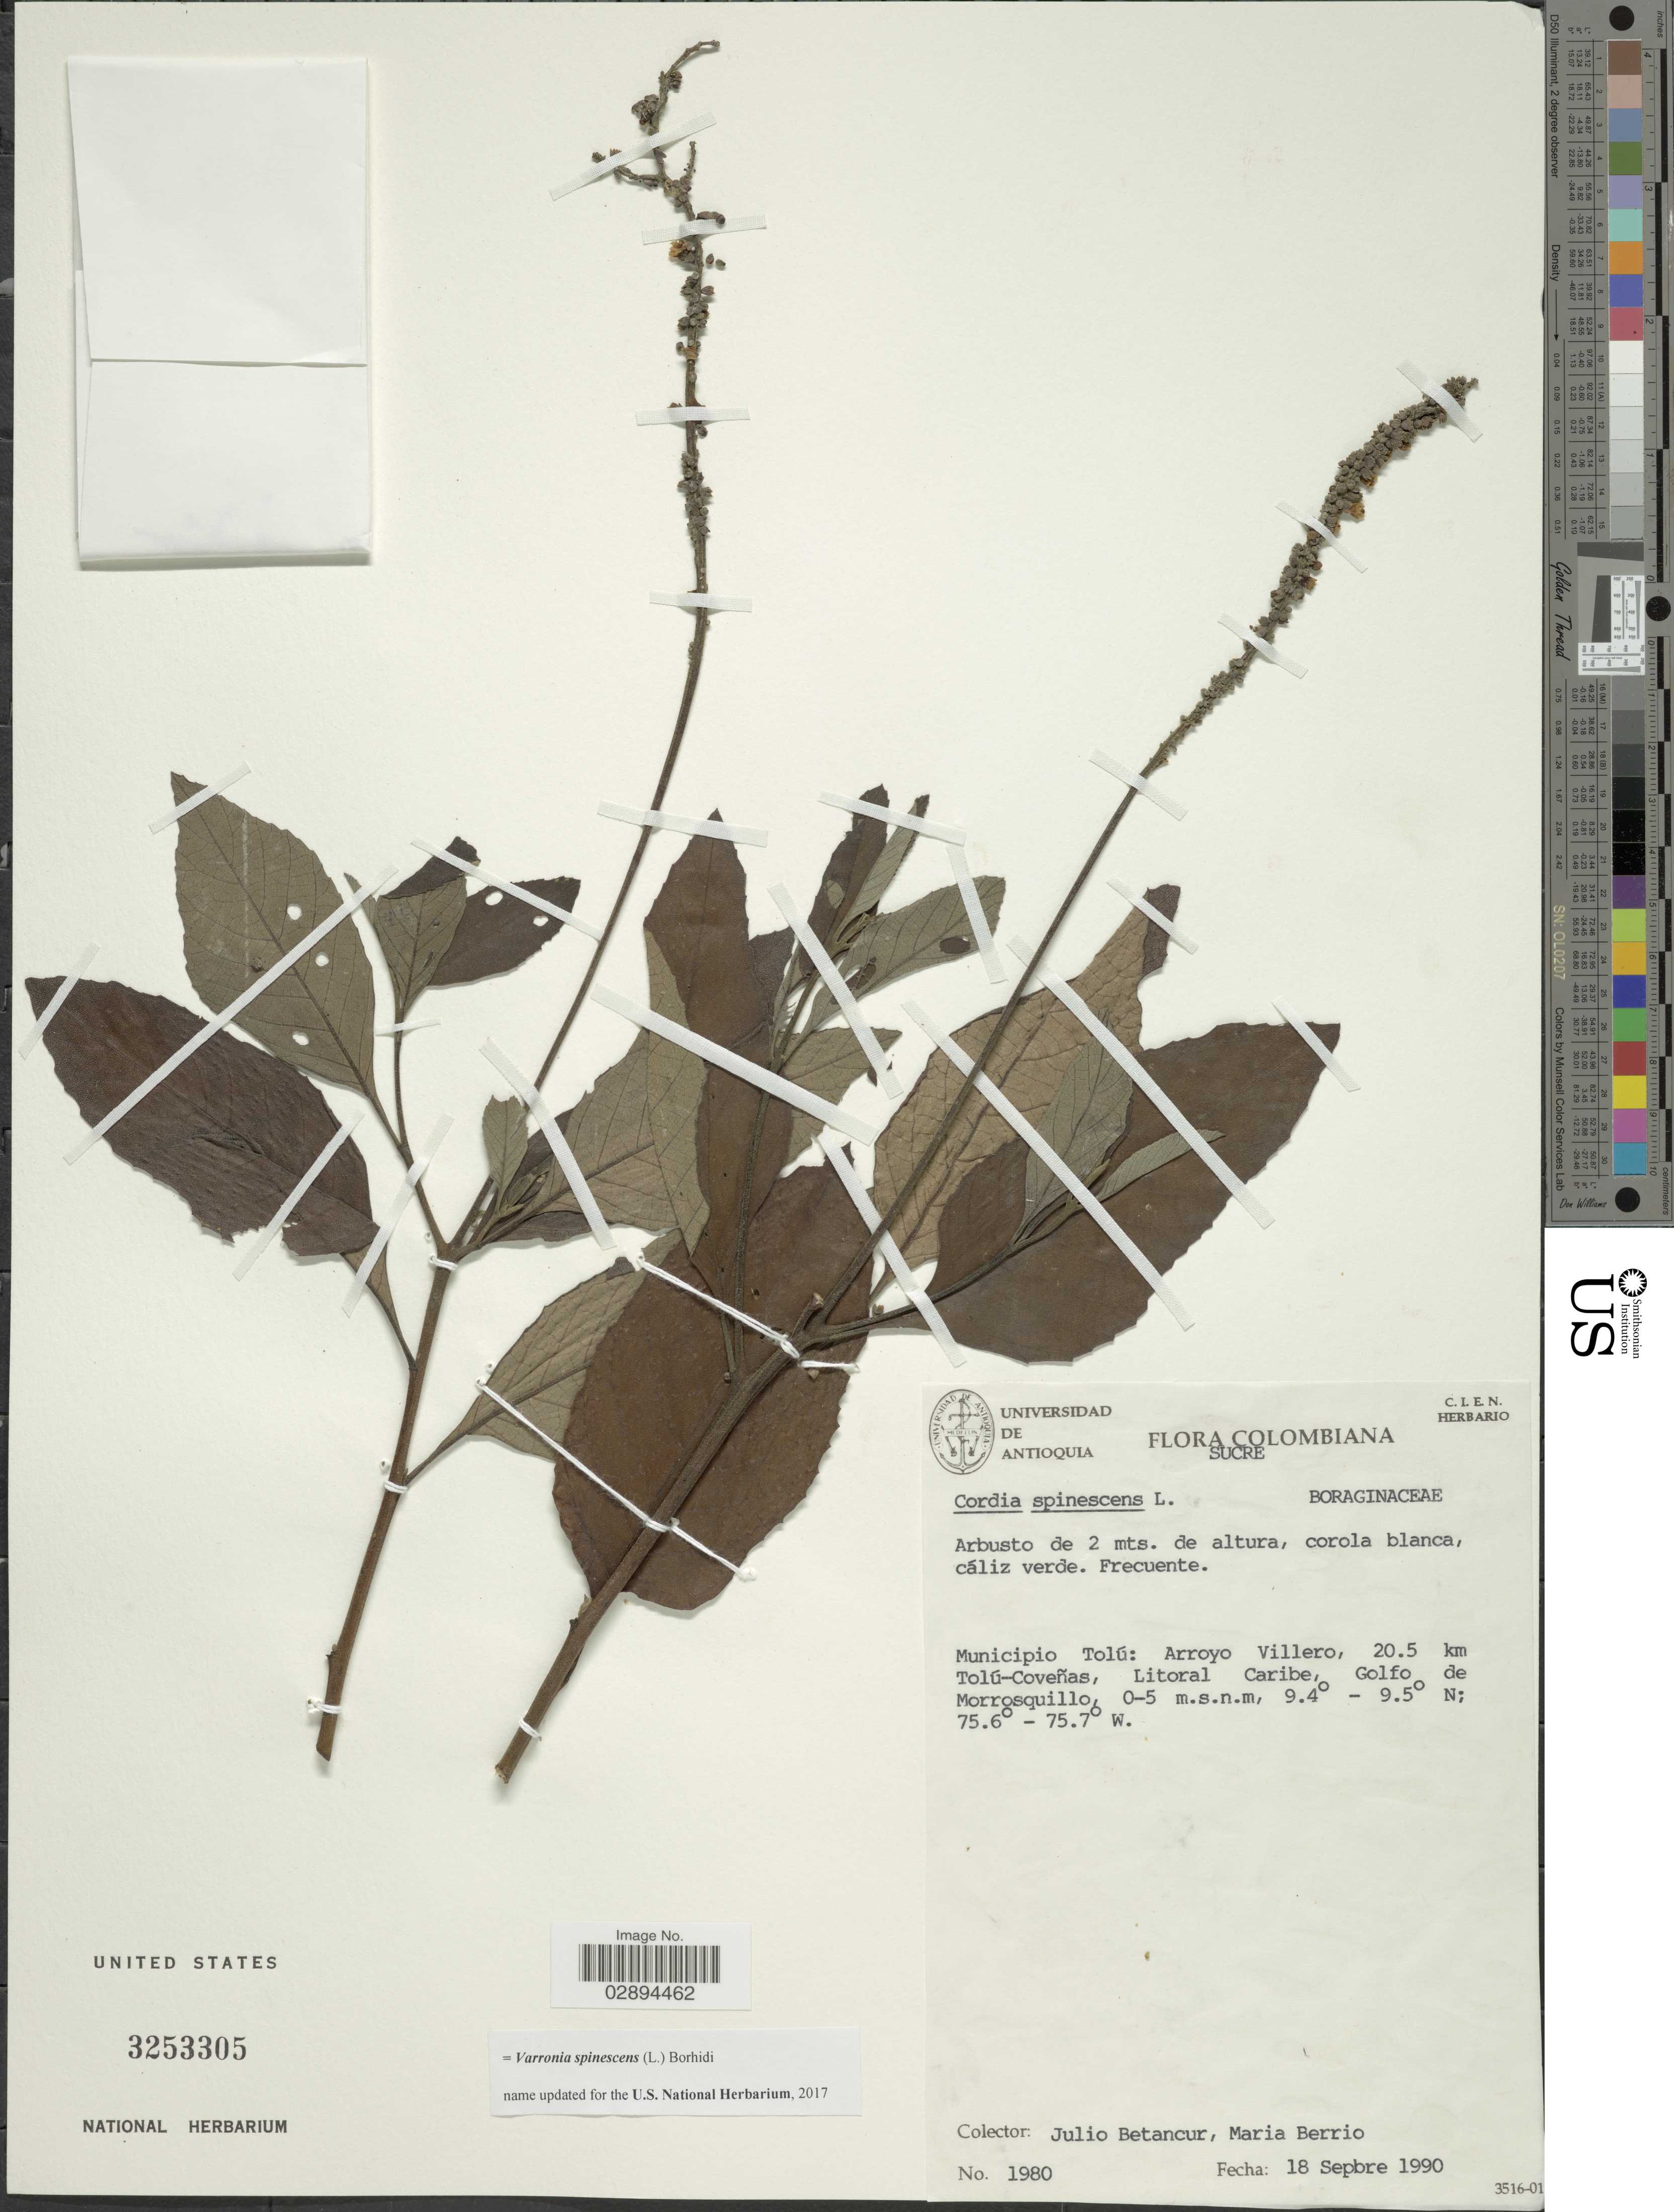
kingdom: Plantae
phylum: Tracheophyta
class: Magnoliopsida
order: Boraginales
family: Cordiaceae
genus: Varronia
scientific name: Varronia spinescens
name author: (L.) Borhidi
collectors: J. Betancur & M. Berrio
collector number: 1980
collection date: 1990-09-18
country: Colombia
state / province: Sucre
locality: Municipio Tolú: Arroyo Villero, 20.5 km Tolú-Coveñas, Litoral Caribe, Golfo de Morrosquillo.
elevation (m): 0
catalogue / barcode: US 3253305